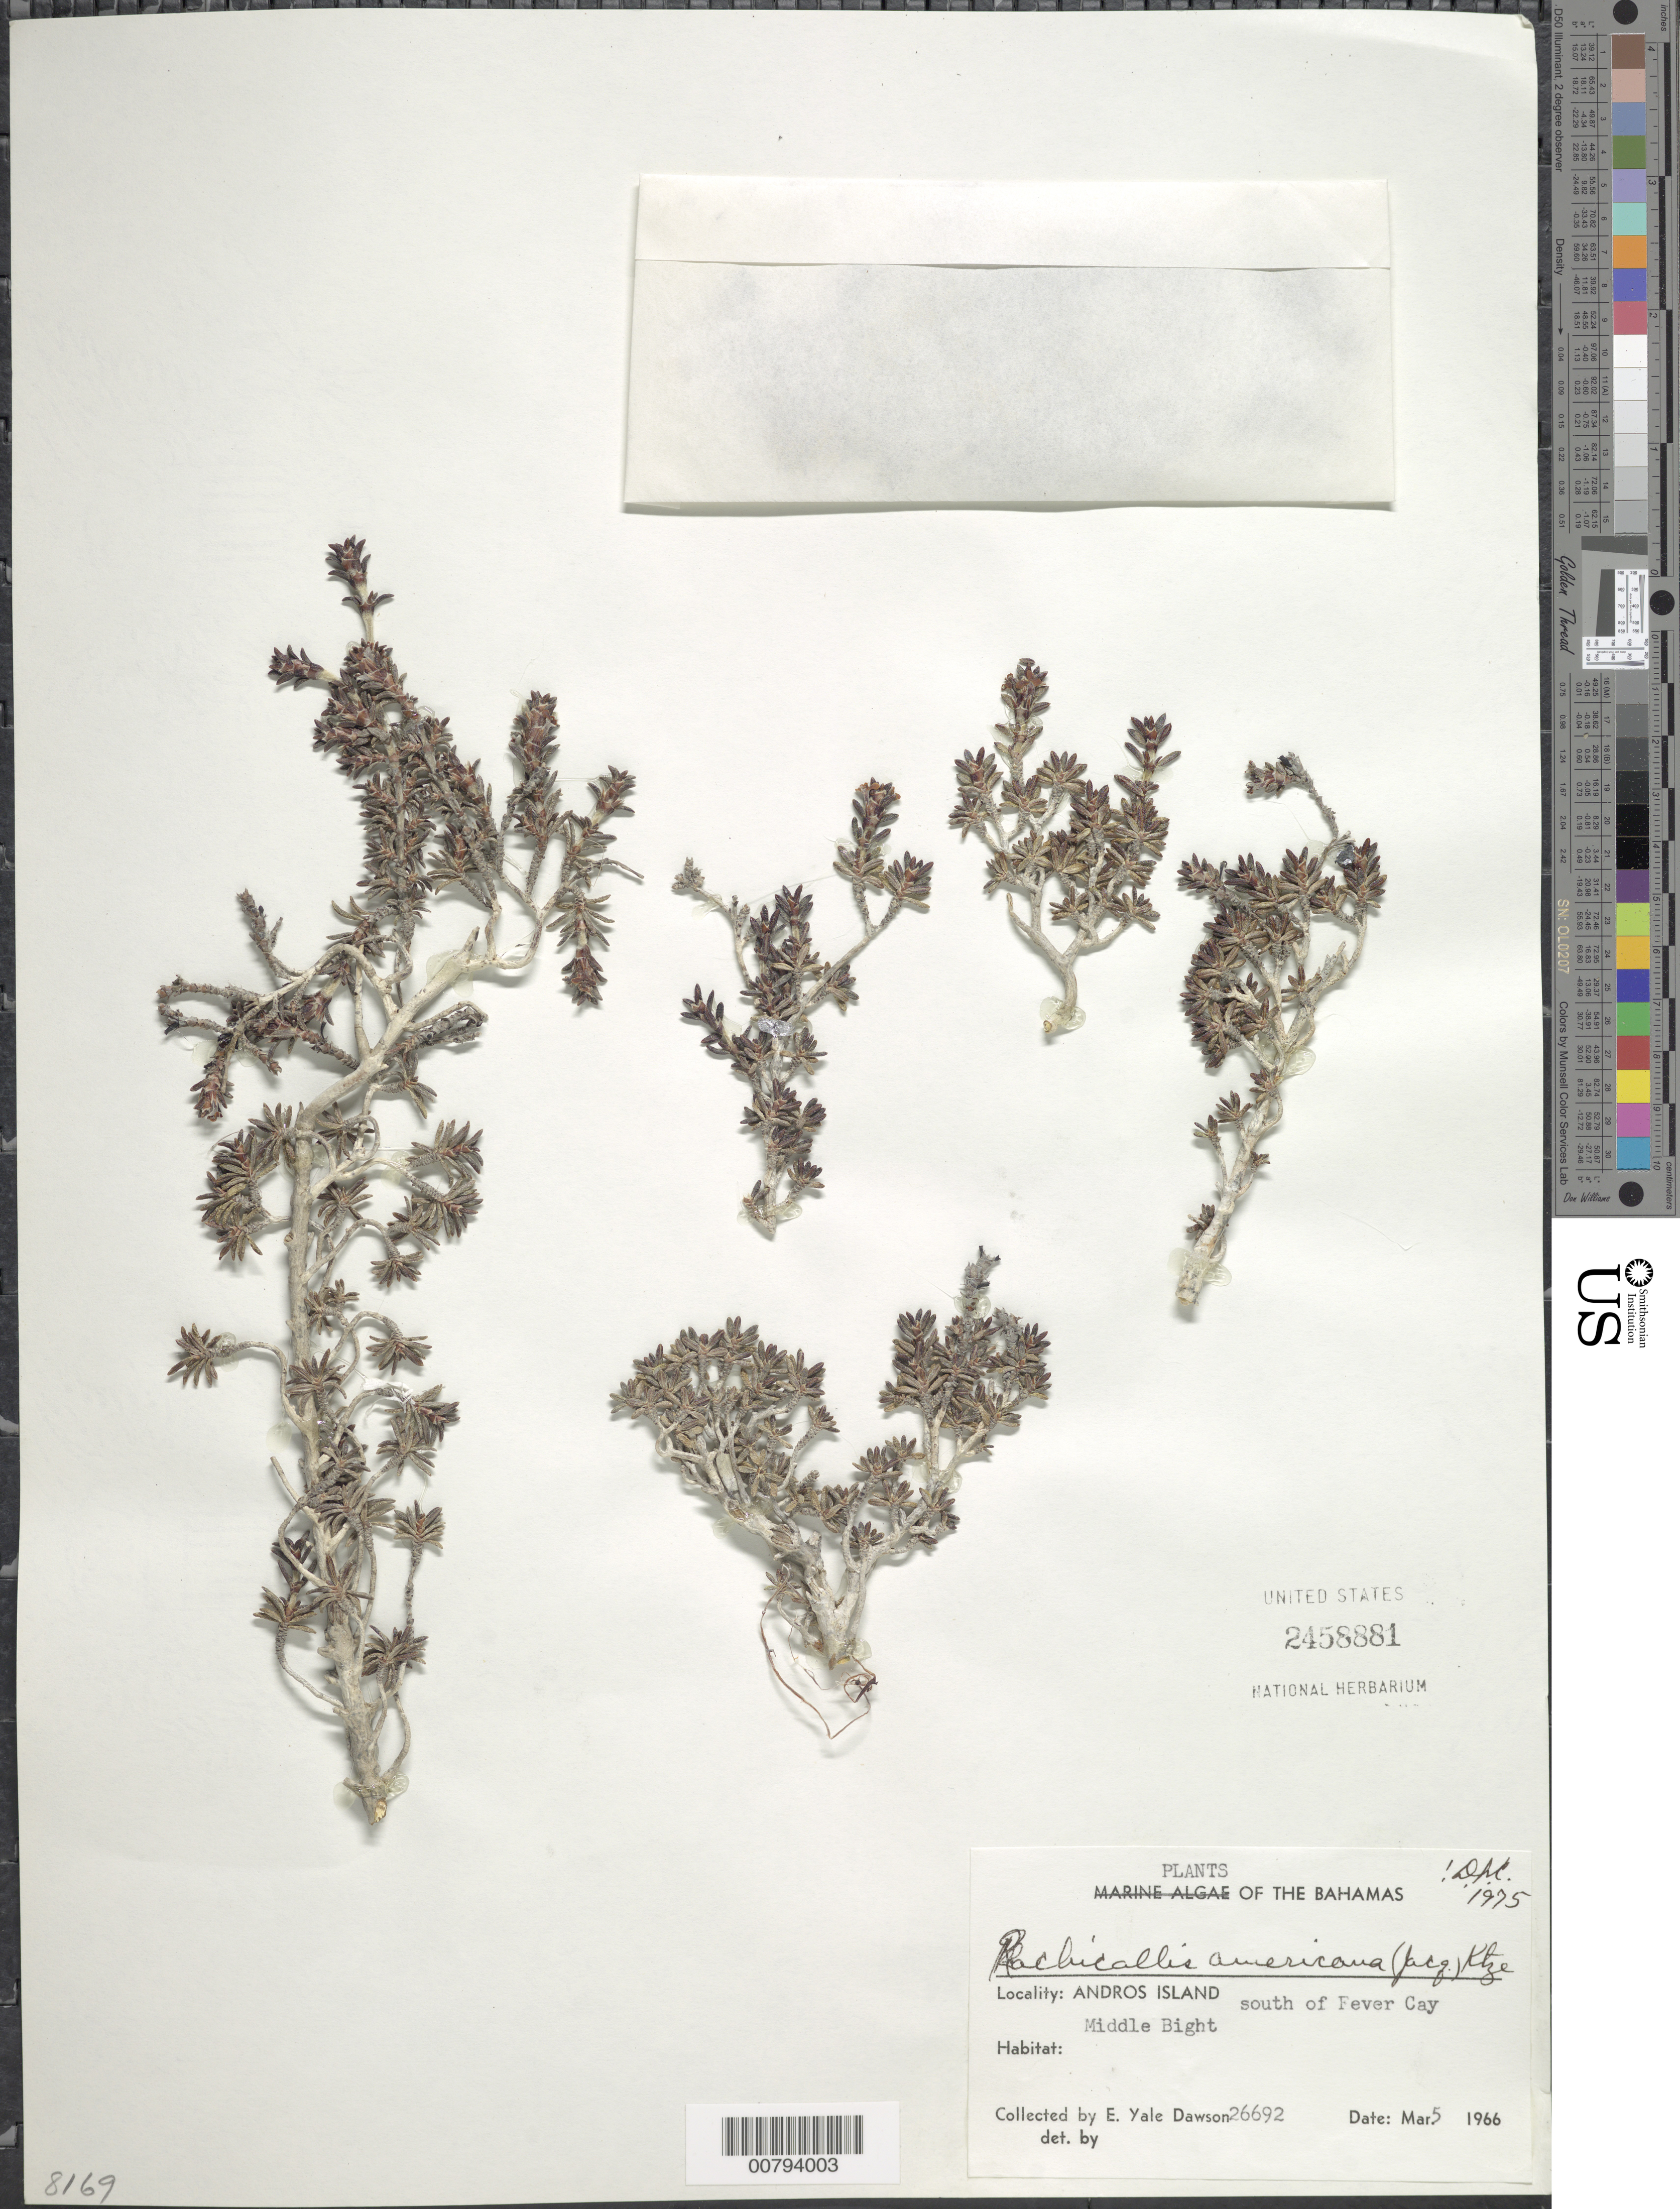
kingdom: Plantae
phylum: Tracheophyta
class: Magnoliopsida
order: Gentianales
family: Rubiaceae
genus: Rachicallis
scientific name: Rachicallis americana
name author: (Jacq.) Hitchc.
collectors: E. Y. Dawson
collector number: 26692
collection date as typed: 05 Mar 1966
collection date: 1966-03-05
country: Bahamas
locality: Andros Island. South of Fever Cay. Middle Bight.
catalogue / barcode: US 2458881